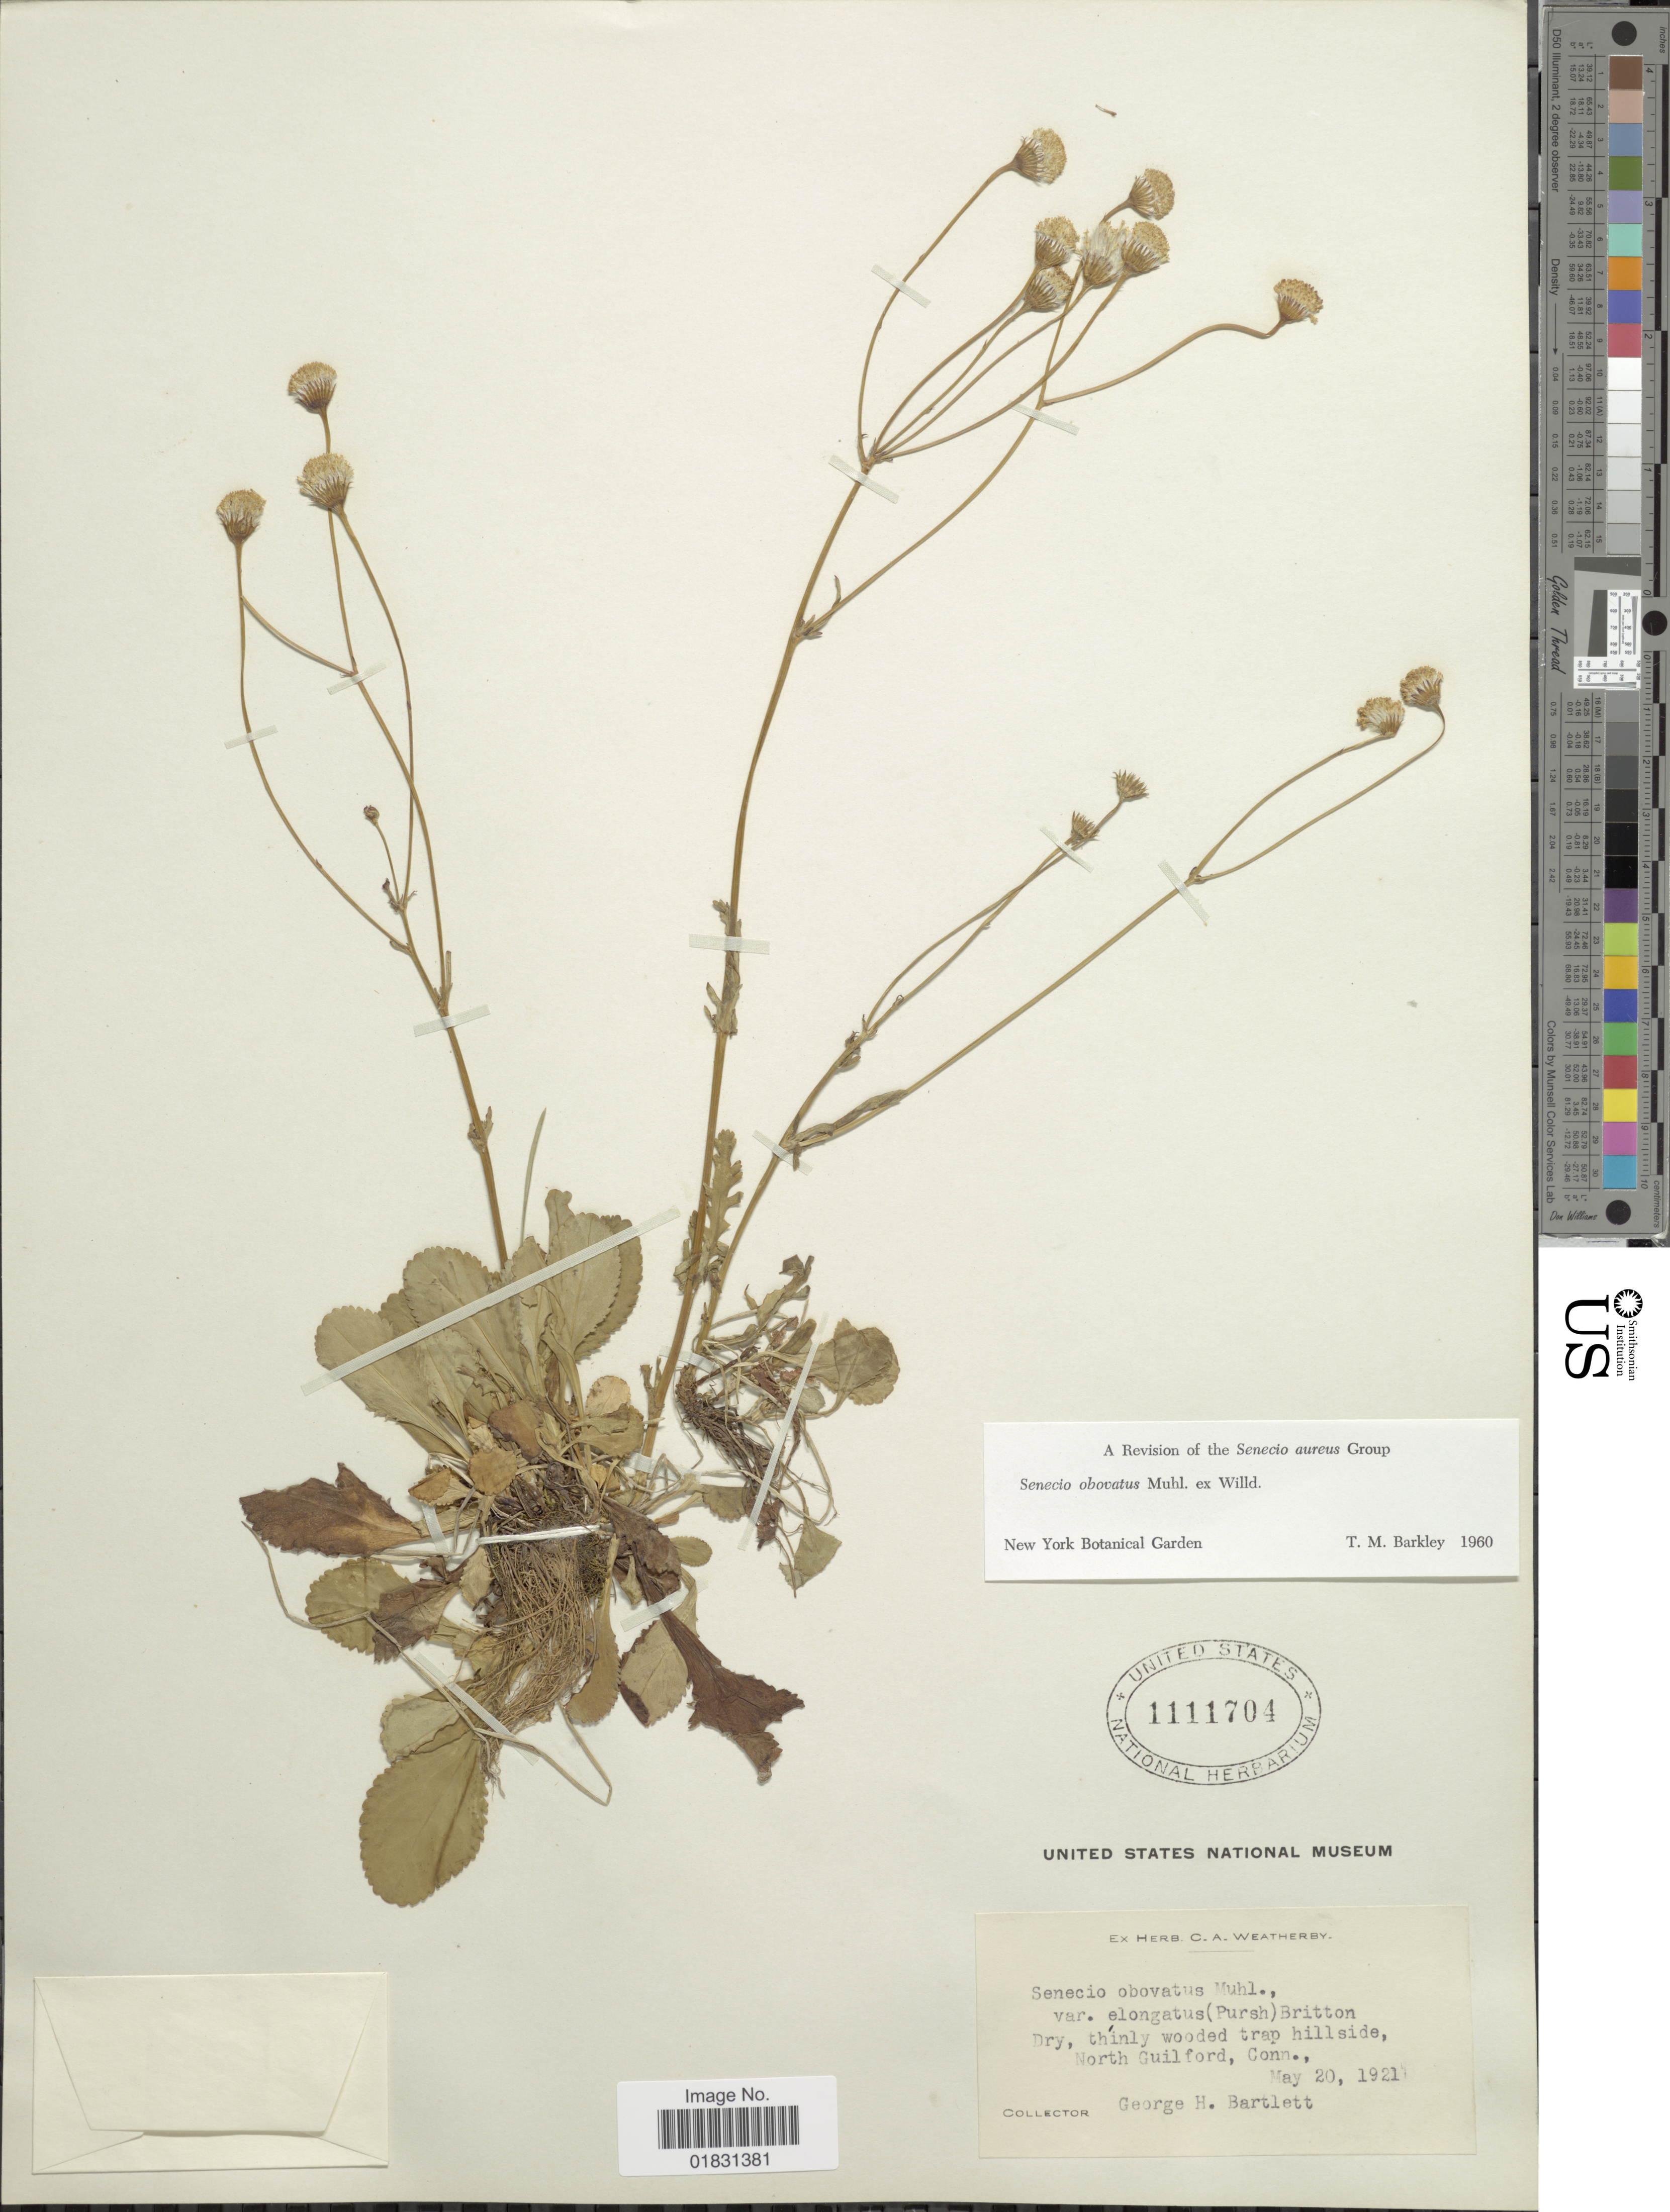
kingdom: Plantae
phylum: Tracheophyta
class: Magnoliopsida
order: Asterales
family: Asteraceae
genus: Packera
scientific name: Packera obovata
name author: (Muhl. ex Willd.) W.A. Weber & Á. Löve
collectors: G. Bartlett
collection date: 1921-05-20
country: United States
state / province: Connecticut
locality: Dry, thinly wooded trap hillside, North Guilford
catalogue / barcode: US 1111704